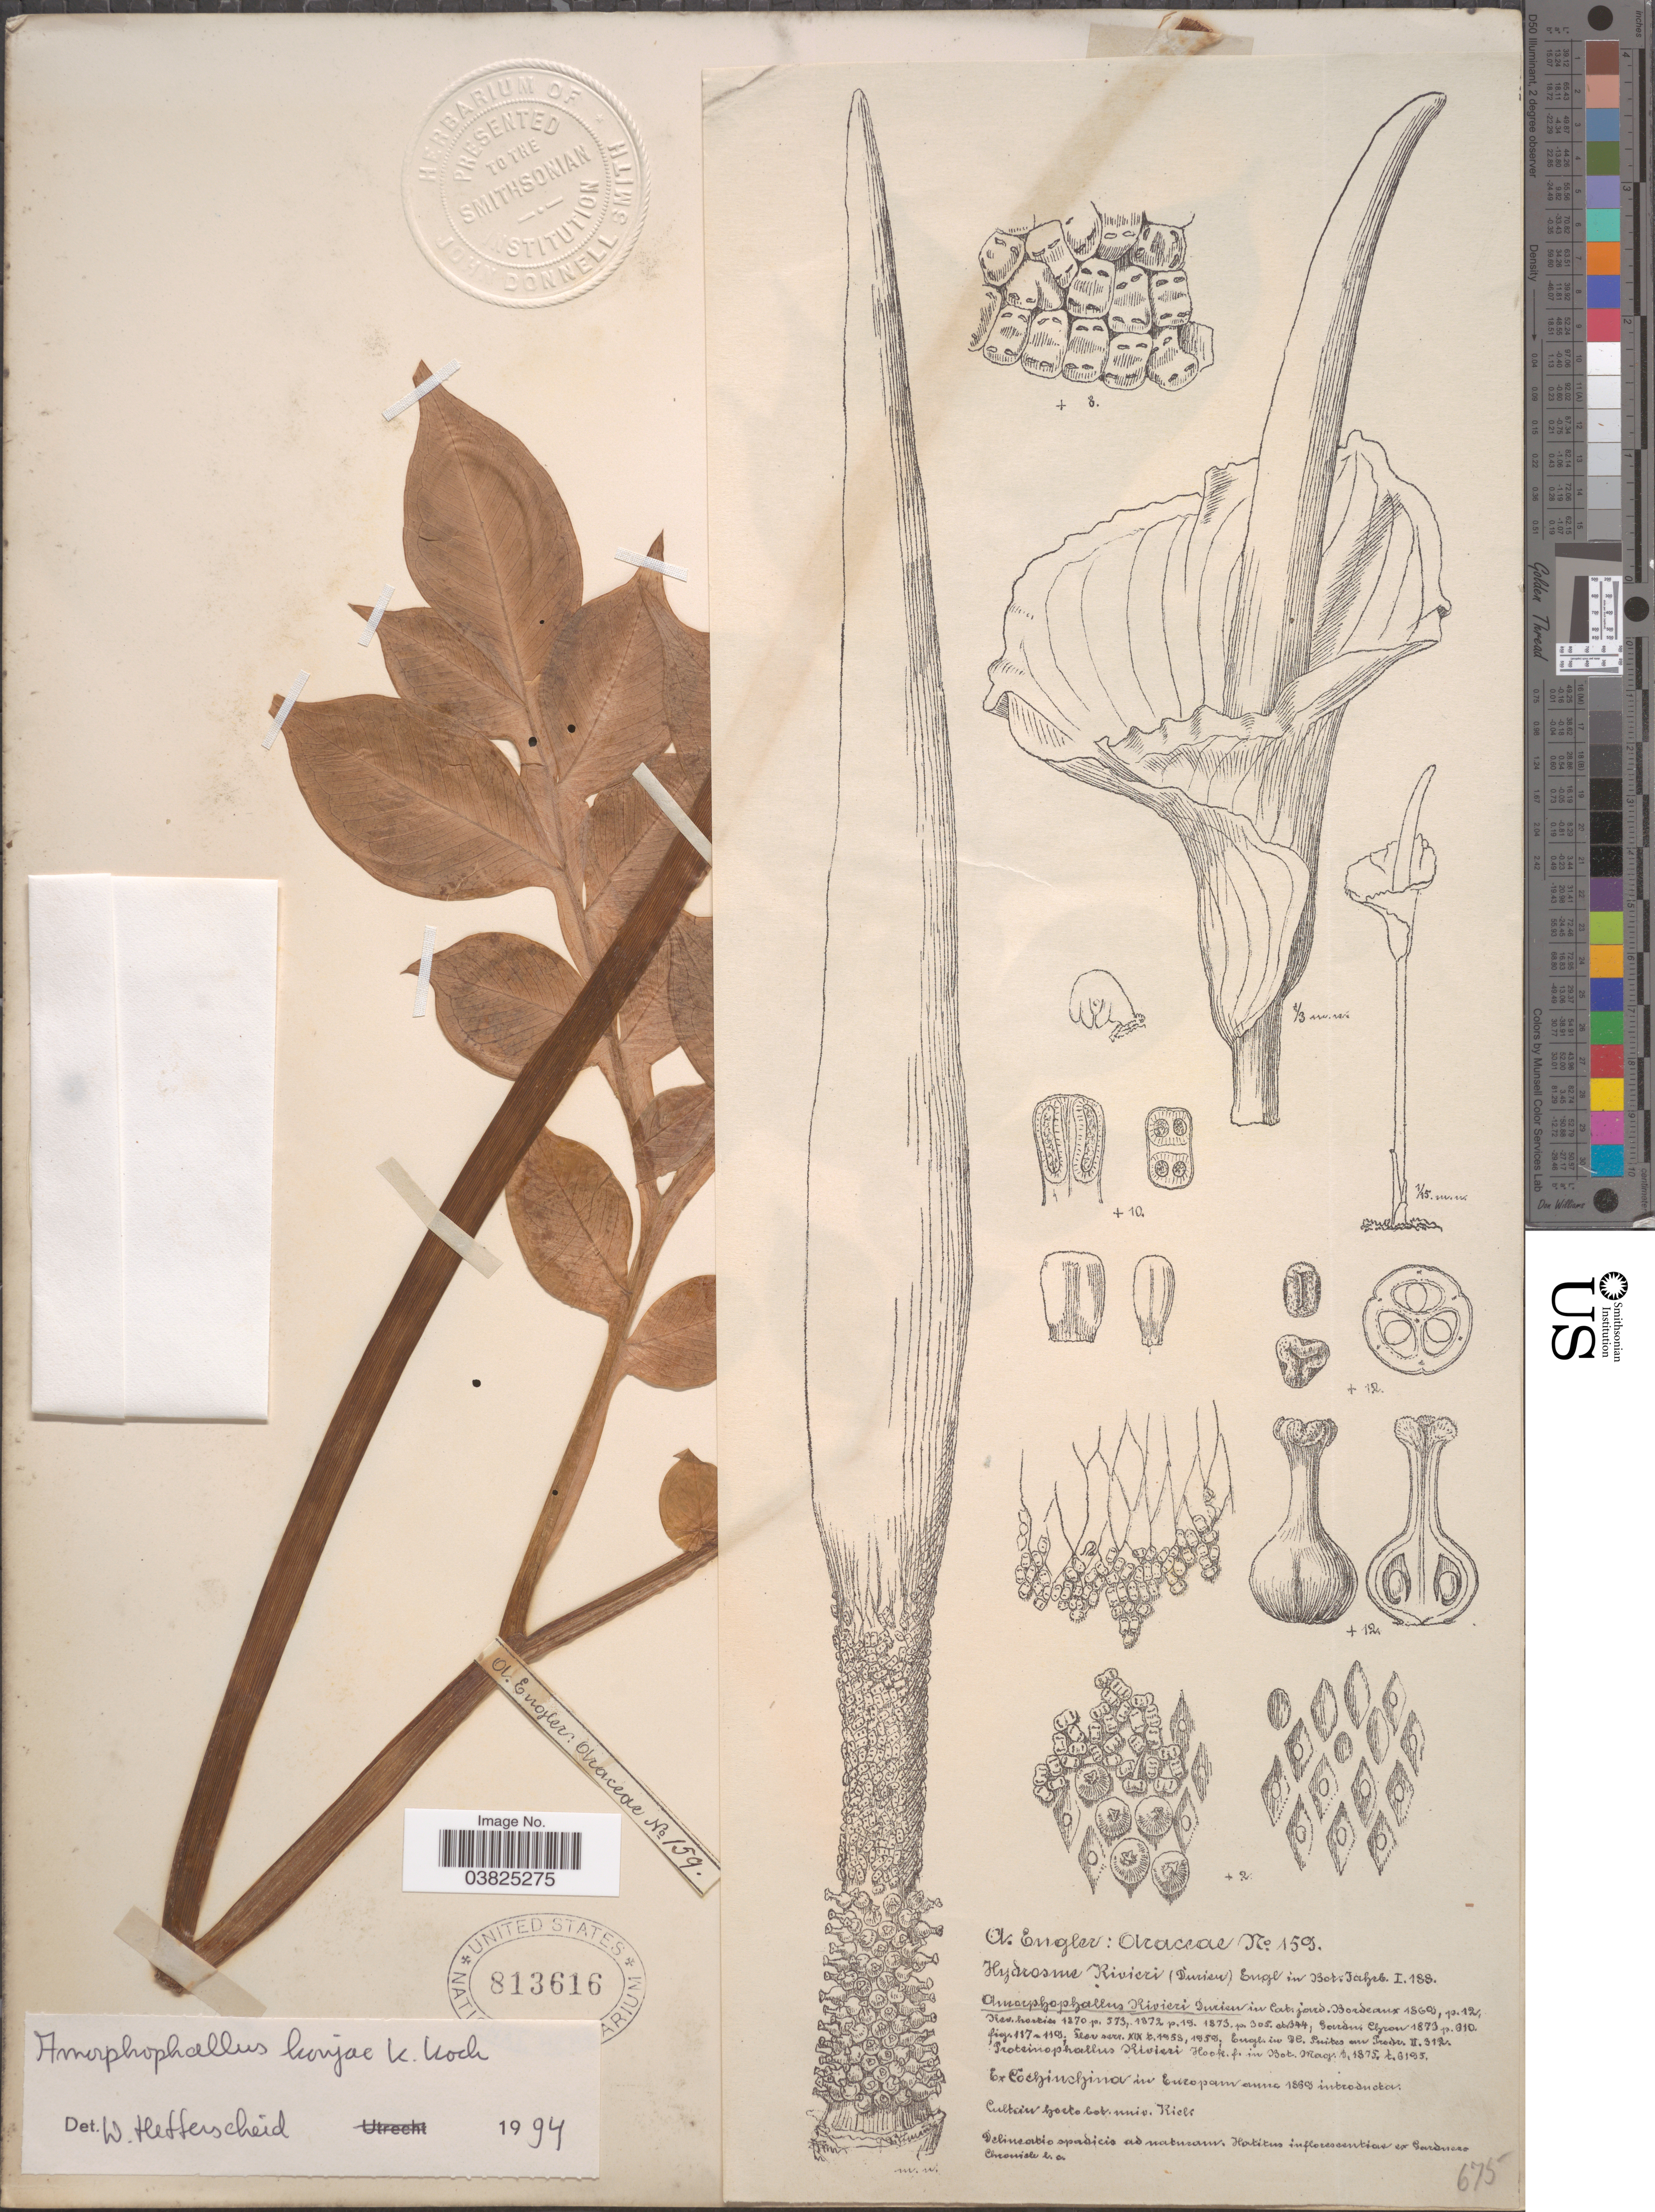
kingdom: Plantae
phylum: Tracheophyta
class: Liliopsida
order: Alismatales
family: Araceae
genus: Amorphophallus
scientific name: Amorphophallus konjac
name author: K. Koch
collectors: A. Engler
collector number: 159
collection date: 1869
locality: Ex Cochinchina in Europam. [unsure placement] Horto bot. univ. Rick. [interpreted]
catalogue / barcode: US 813616